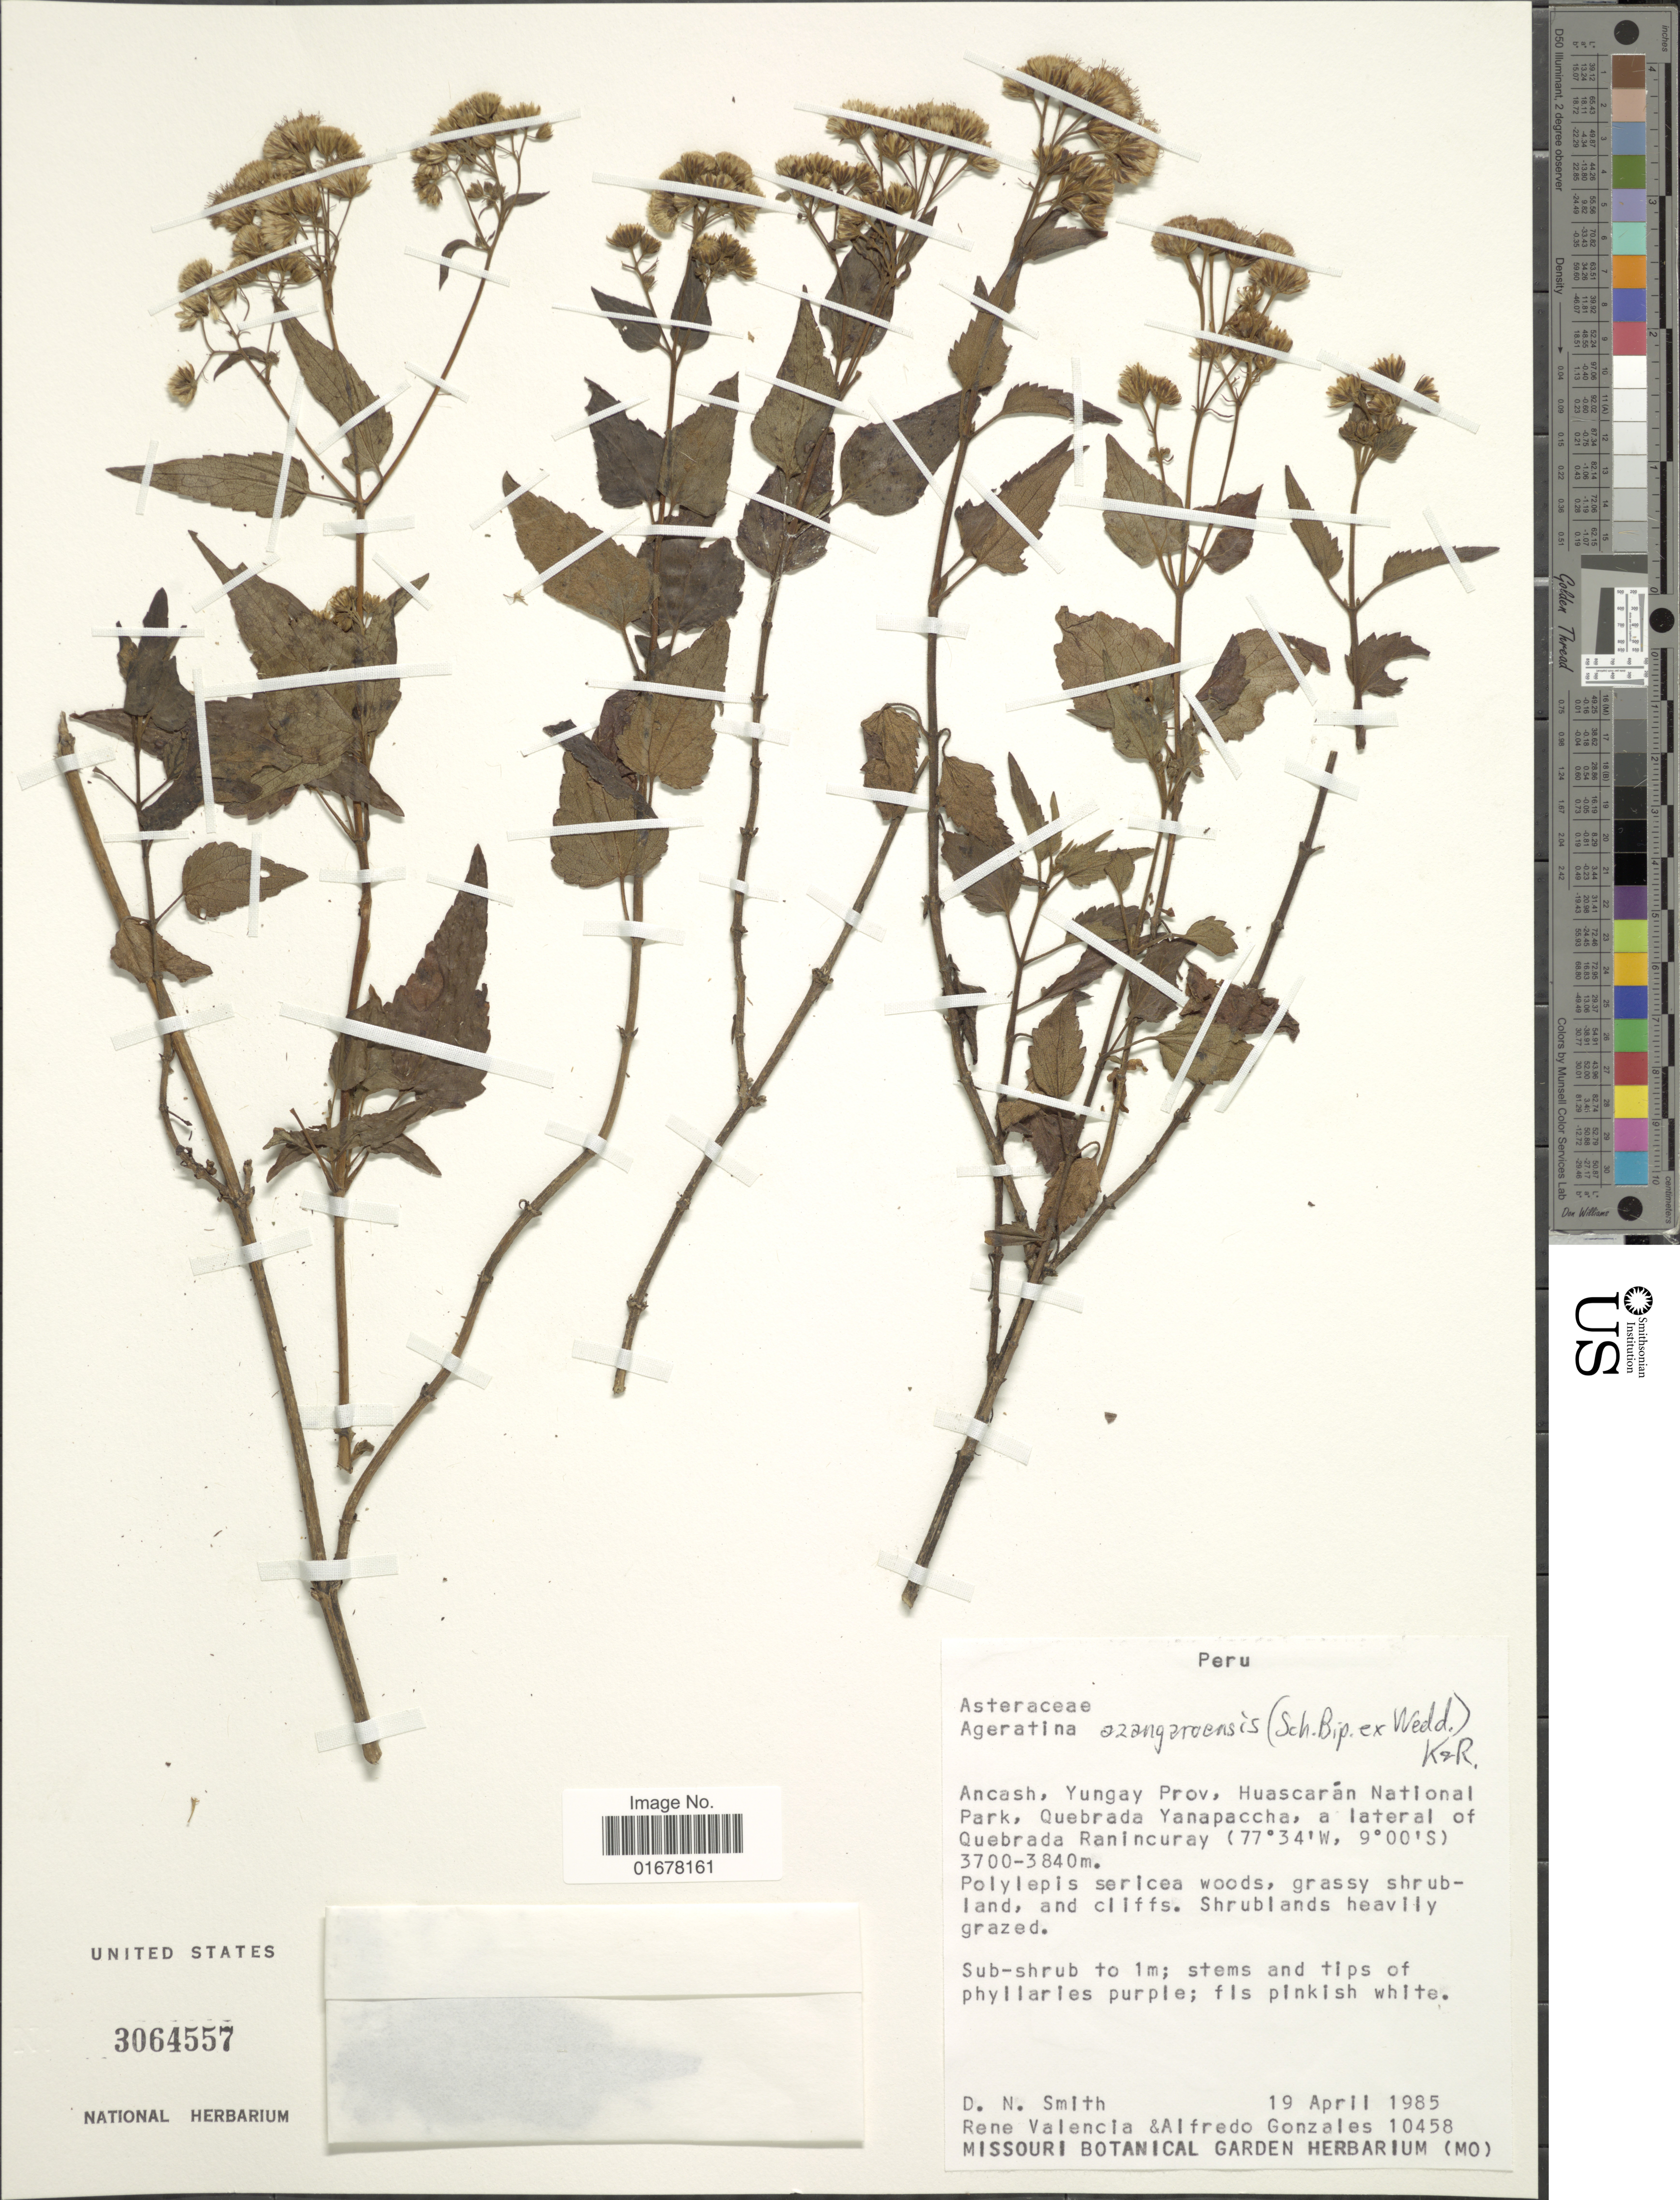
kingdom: Plantae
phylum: Tracheophyta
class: Magnoliopsida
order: Asterales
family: Asteraceae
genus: Ageratina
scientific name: Ageratina azangaroensis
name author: (Sch. Bip. ex Wedd.) R.M. King & H. Rob.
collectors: D. Smith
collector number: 10458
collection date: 1985-04-19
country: Peru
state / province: Ancash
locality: Ancash, Yungay Prov, Huascaran National Park, Quebrada Yanapaccha, a lateral of Quebrada Ranincuray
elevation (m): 3700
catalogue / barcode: US 3064557